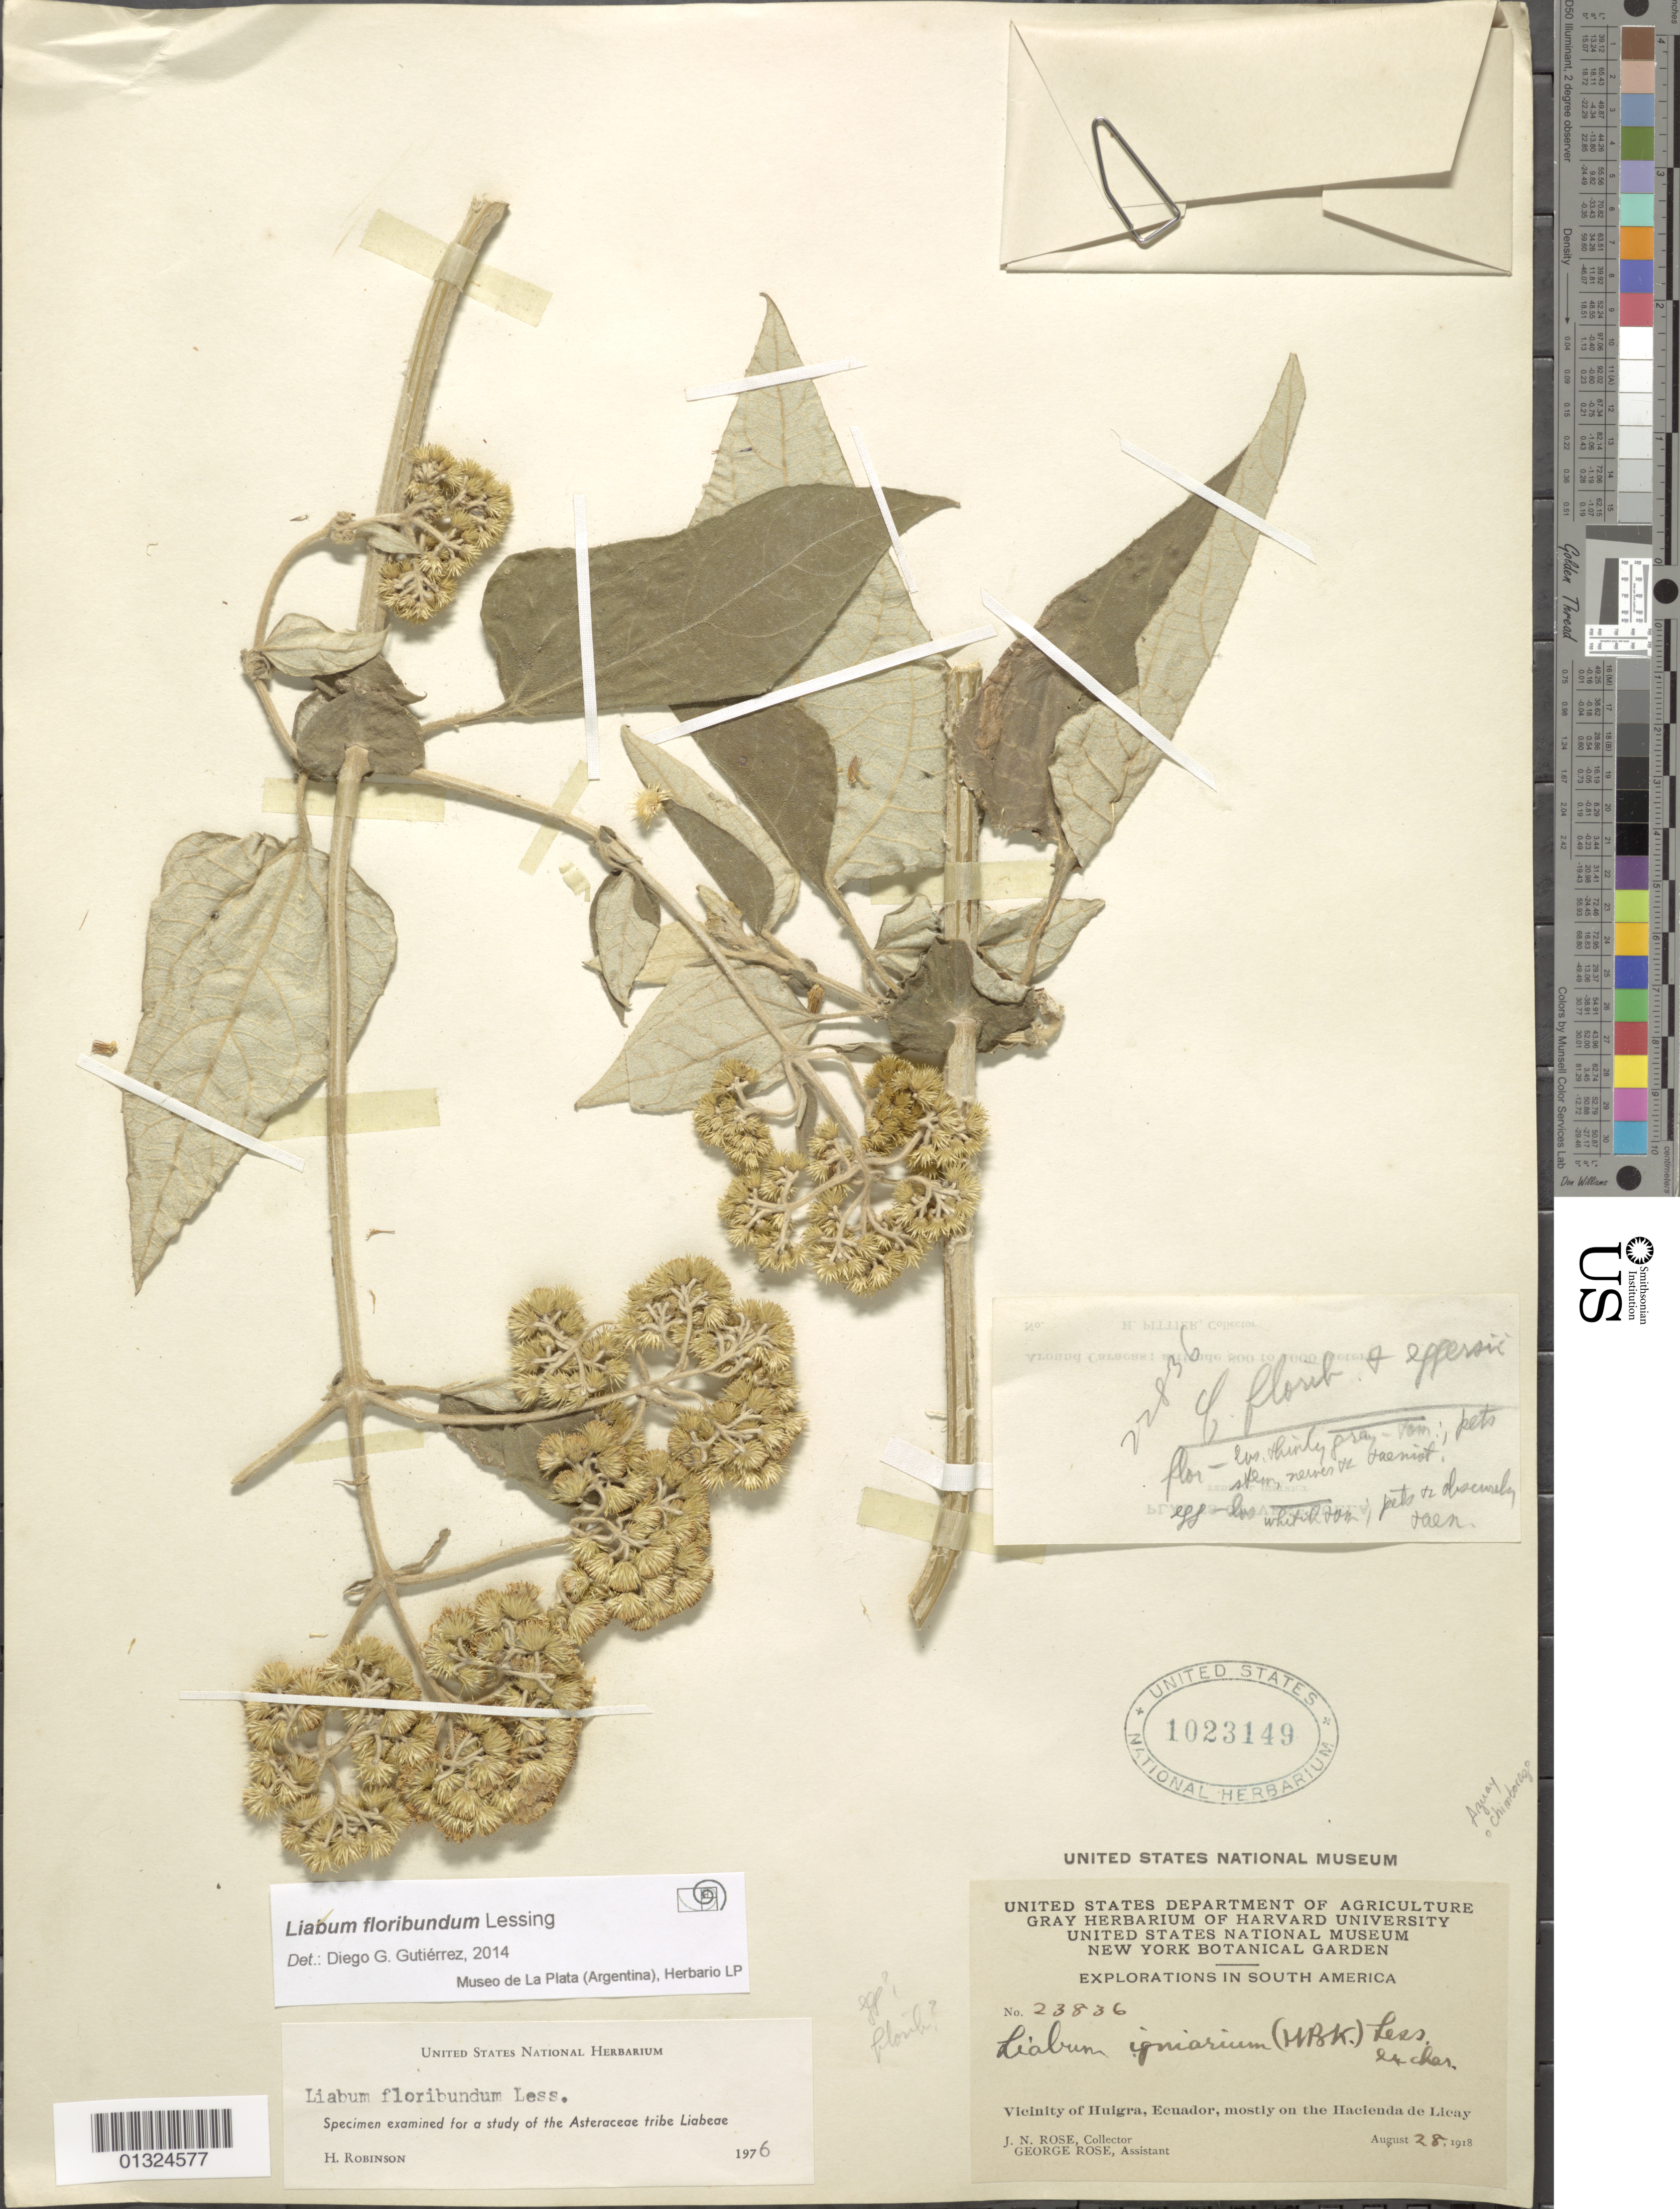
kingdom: Plantae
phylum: Tracheophyta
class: Magnoliopsida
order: Asterales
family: Asteraceae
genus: Liabum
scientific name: Liabum floribundum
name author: Less.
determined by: Gutierrez, D. G.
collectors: J. N. Rose & G. Rose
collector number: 23836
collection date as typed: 28 Aug 1918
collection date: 1918-08-28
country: Ecuador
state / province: Chimborazo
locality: Vicinity of Huigra, mostly on the Hacienda de Licay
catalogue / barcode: US 1023149